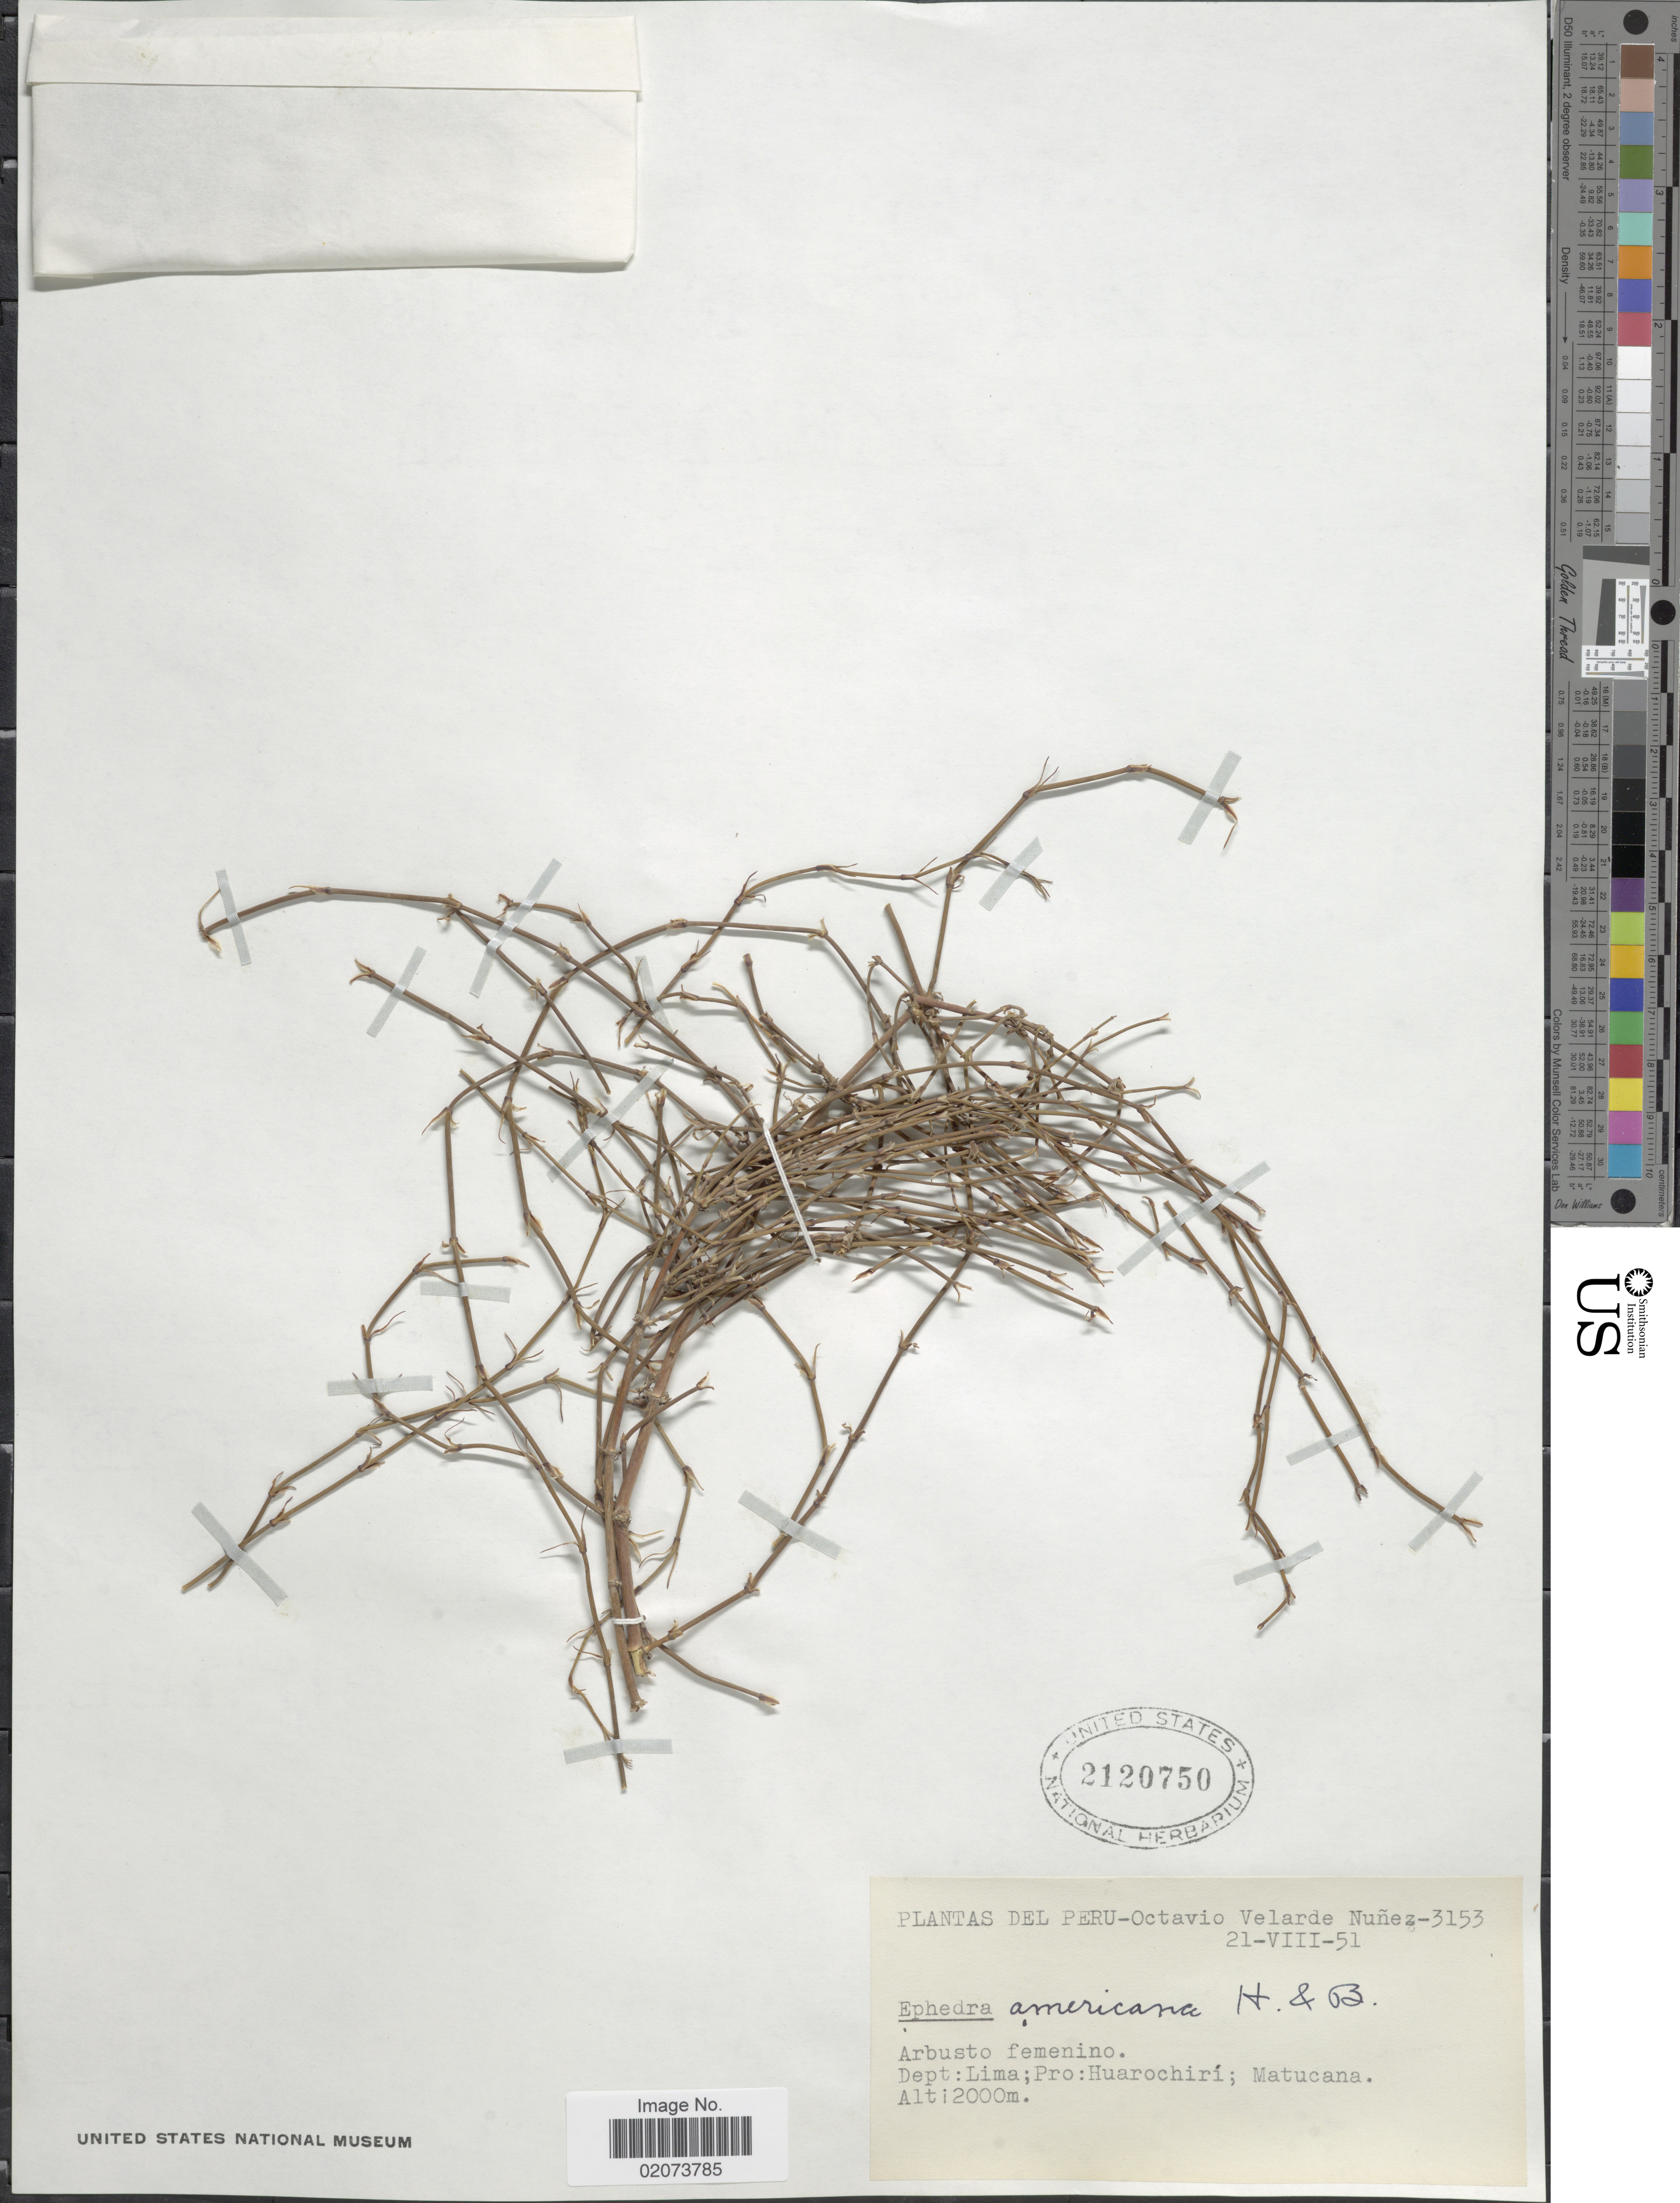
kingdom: Plantae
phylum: Tracheophyta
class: Gnetopsida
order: Ephedrales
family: Ephedraceae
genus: Ephedra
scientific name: Ephedra americana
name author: Humb. & Bonpl. ex Willd.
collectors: O. Nuñez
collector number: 2153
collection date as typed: Transcribed d/m/y: 21/8/51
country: Peru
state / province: Lima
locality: Dept, Lima, Pro. Huarochiri, Matucana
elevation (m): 2000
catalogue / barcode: US 2120750